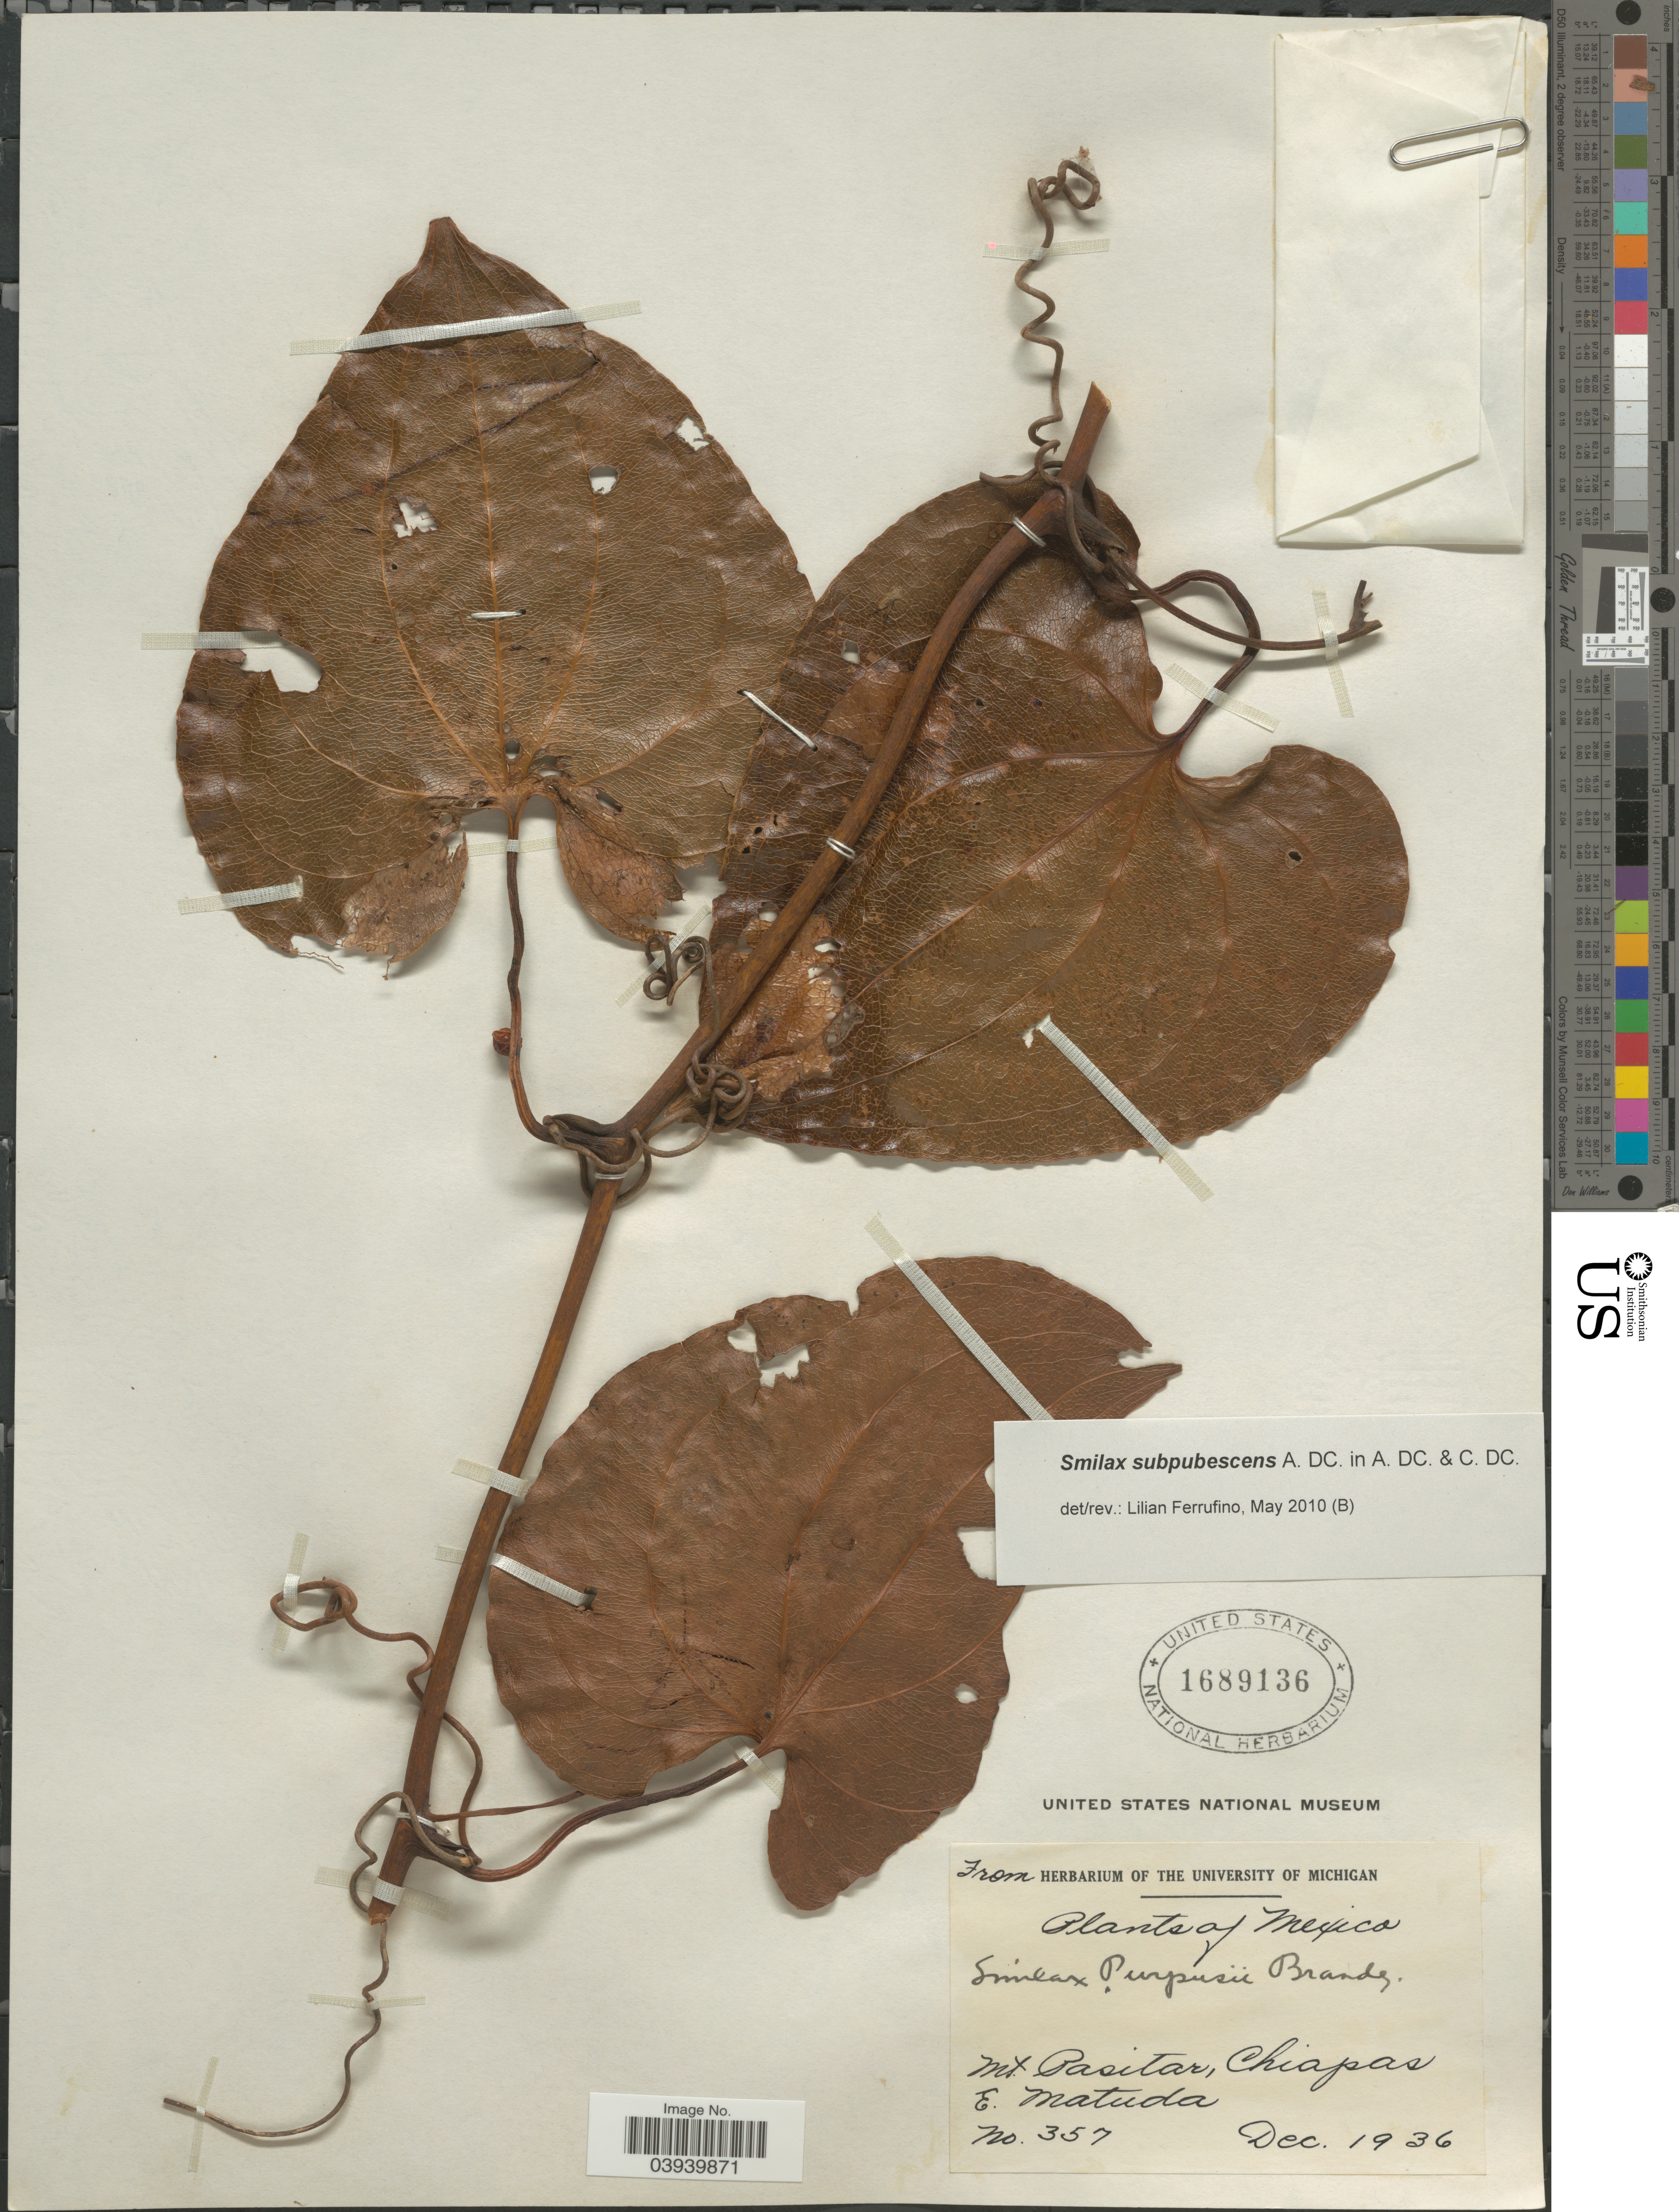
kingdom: Plantae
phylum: Tracheophyta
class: Liliopsida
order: Liliales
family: Smilacaceae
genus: Smilax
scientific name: Smilax subpubescens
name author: A. DC.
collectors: E. Matuda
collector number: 357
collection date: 1936-12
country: Mexico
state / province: Chiapas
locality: Mt. Pasitar.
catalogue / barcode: US 1689136